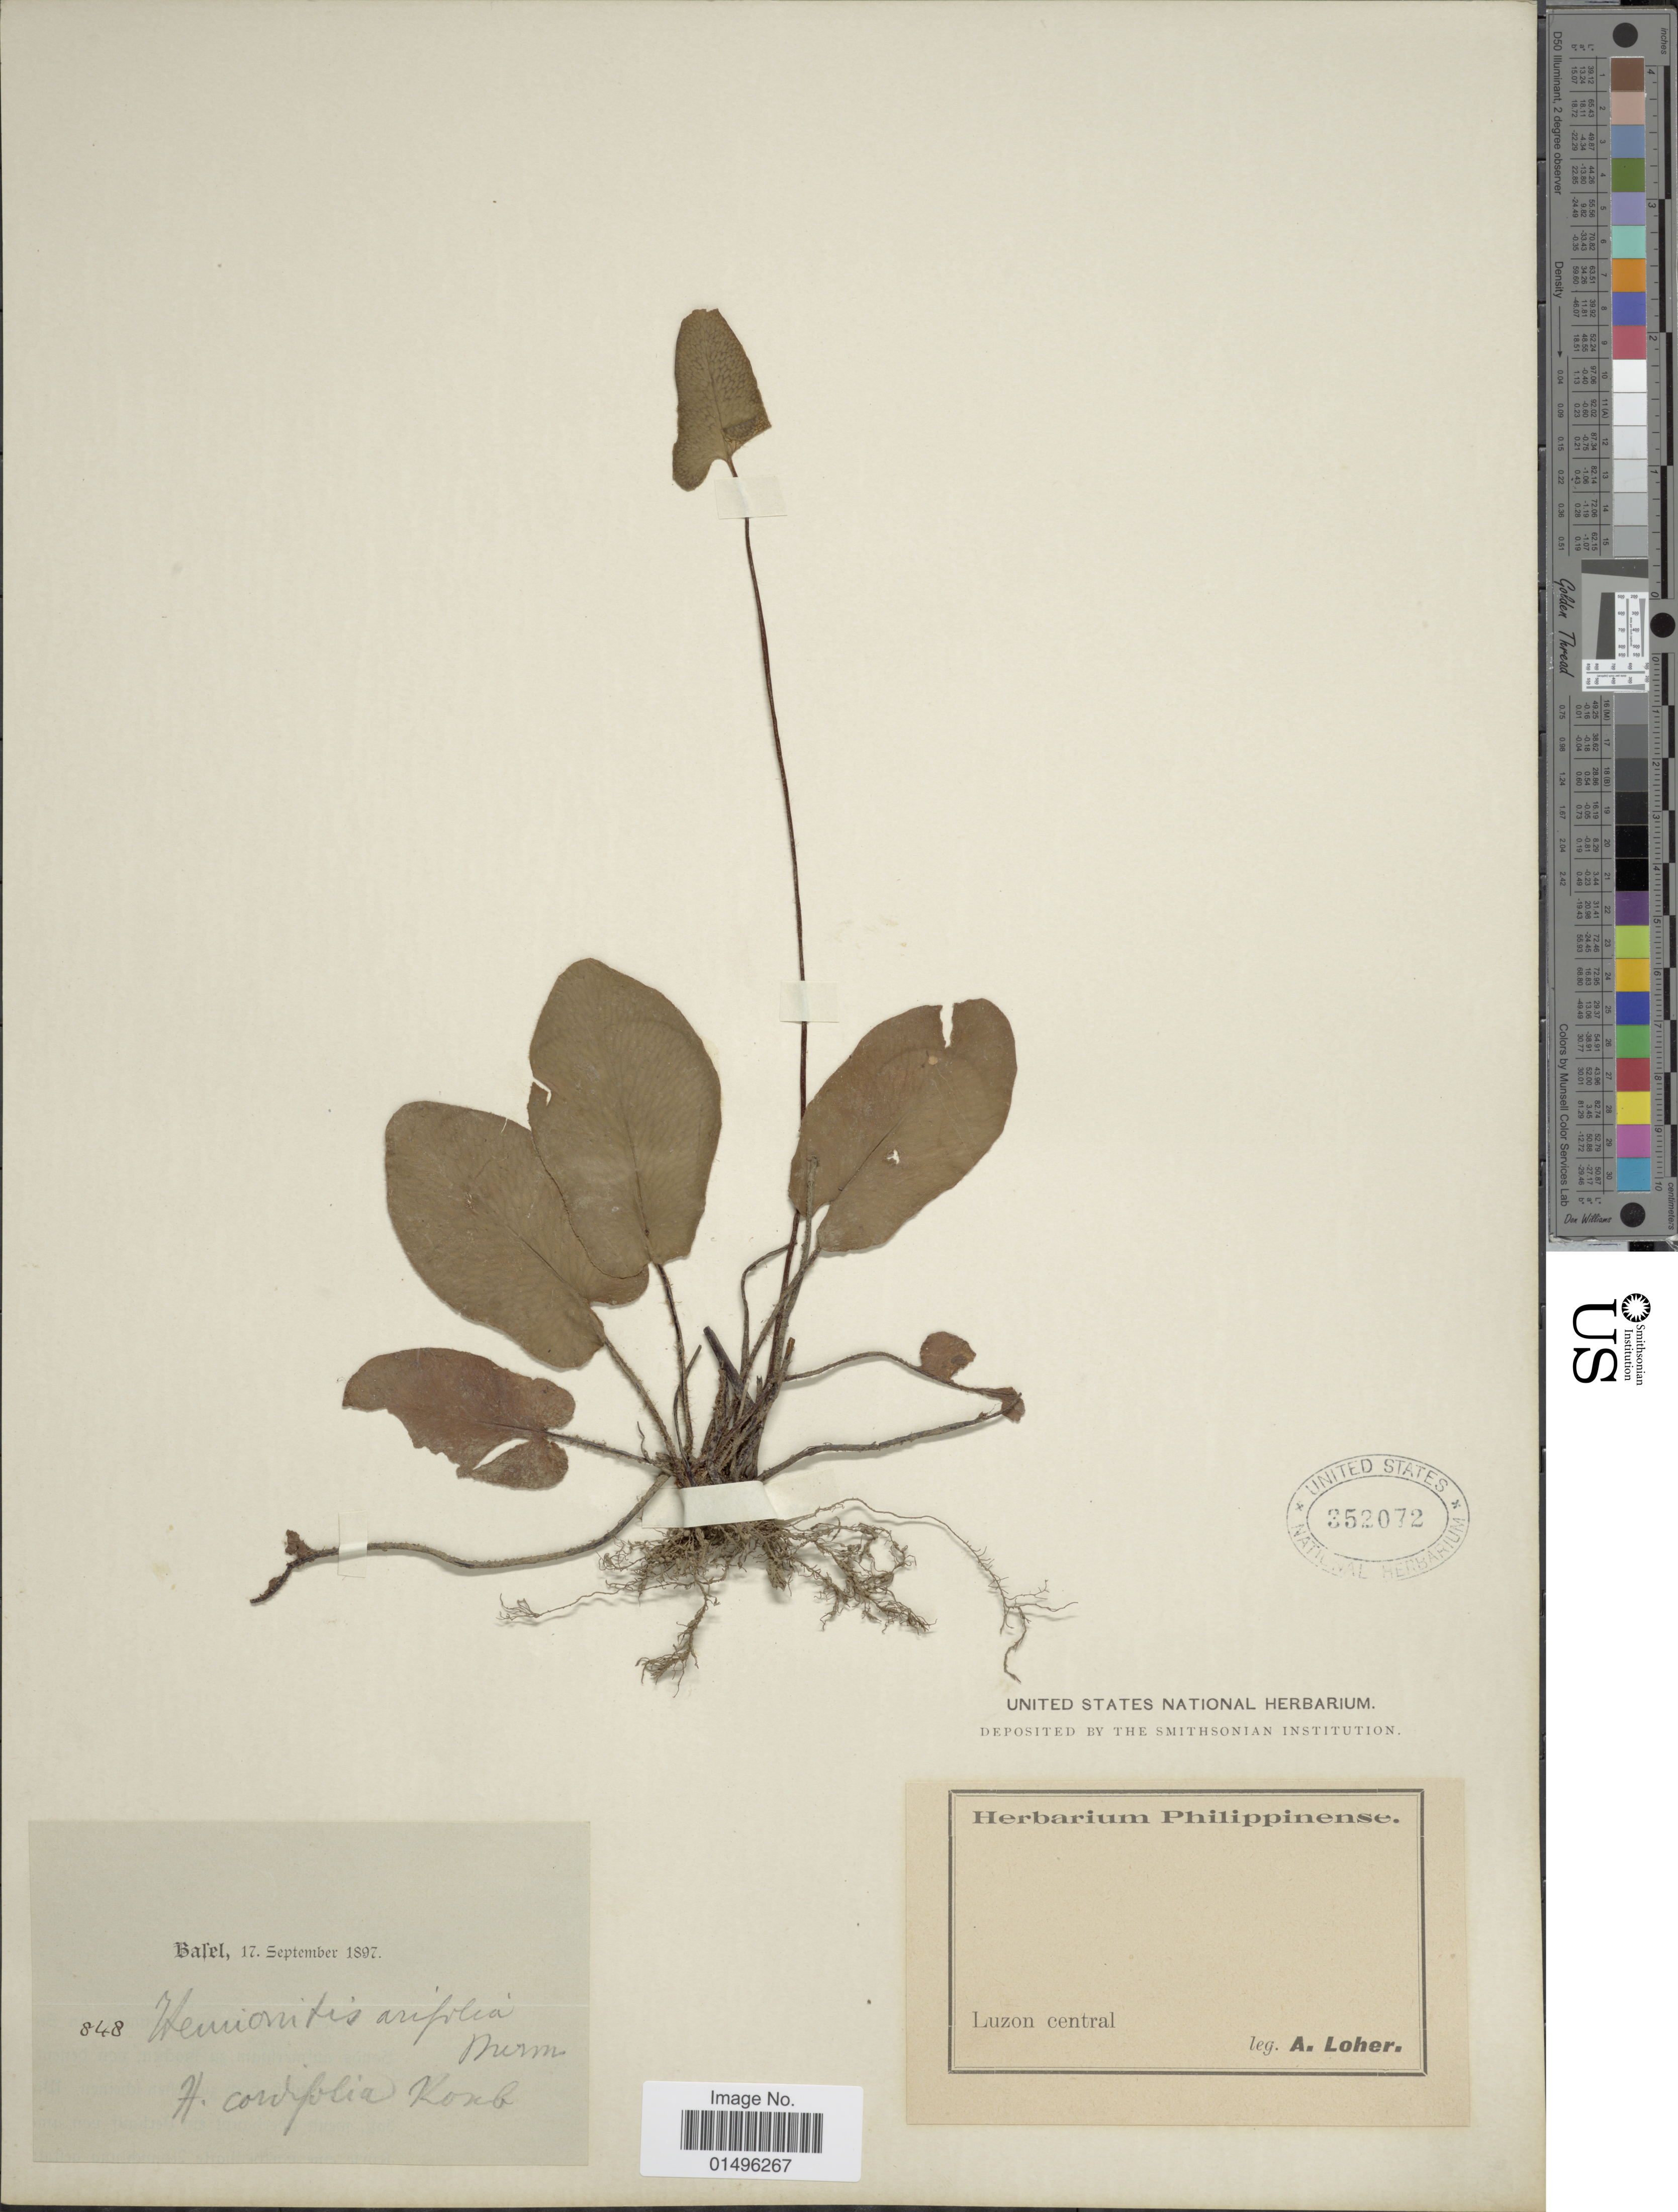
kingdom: Plantae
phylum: Tracheophyta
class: Polypodiopsida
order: Polypodiales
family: Pteridaceae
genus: Parahemionitis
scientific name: Parahemionitis cordata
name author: (Roxb. ex Hook. & Grev.) Fraser-Jenk.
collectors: A. Loher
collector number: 848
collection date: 1897-09-17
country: Philippines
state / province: Central Luzon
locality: Philippines, Luzon Central.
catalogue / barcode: US 352072